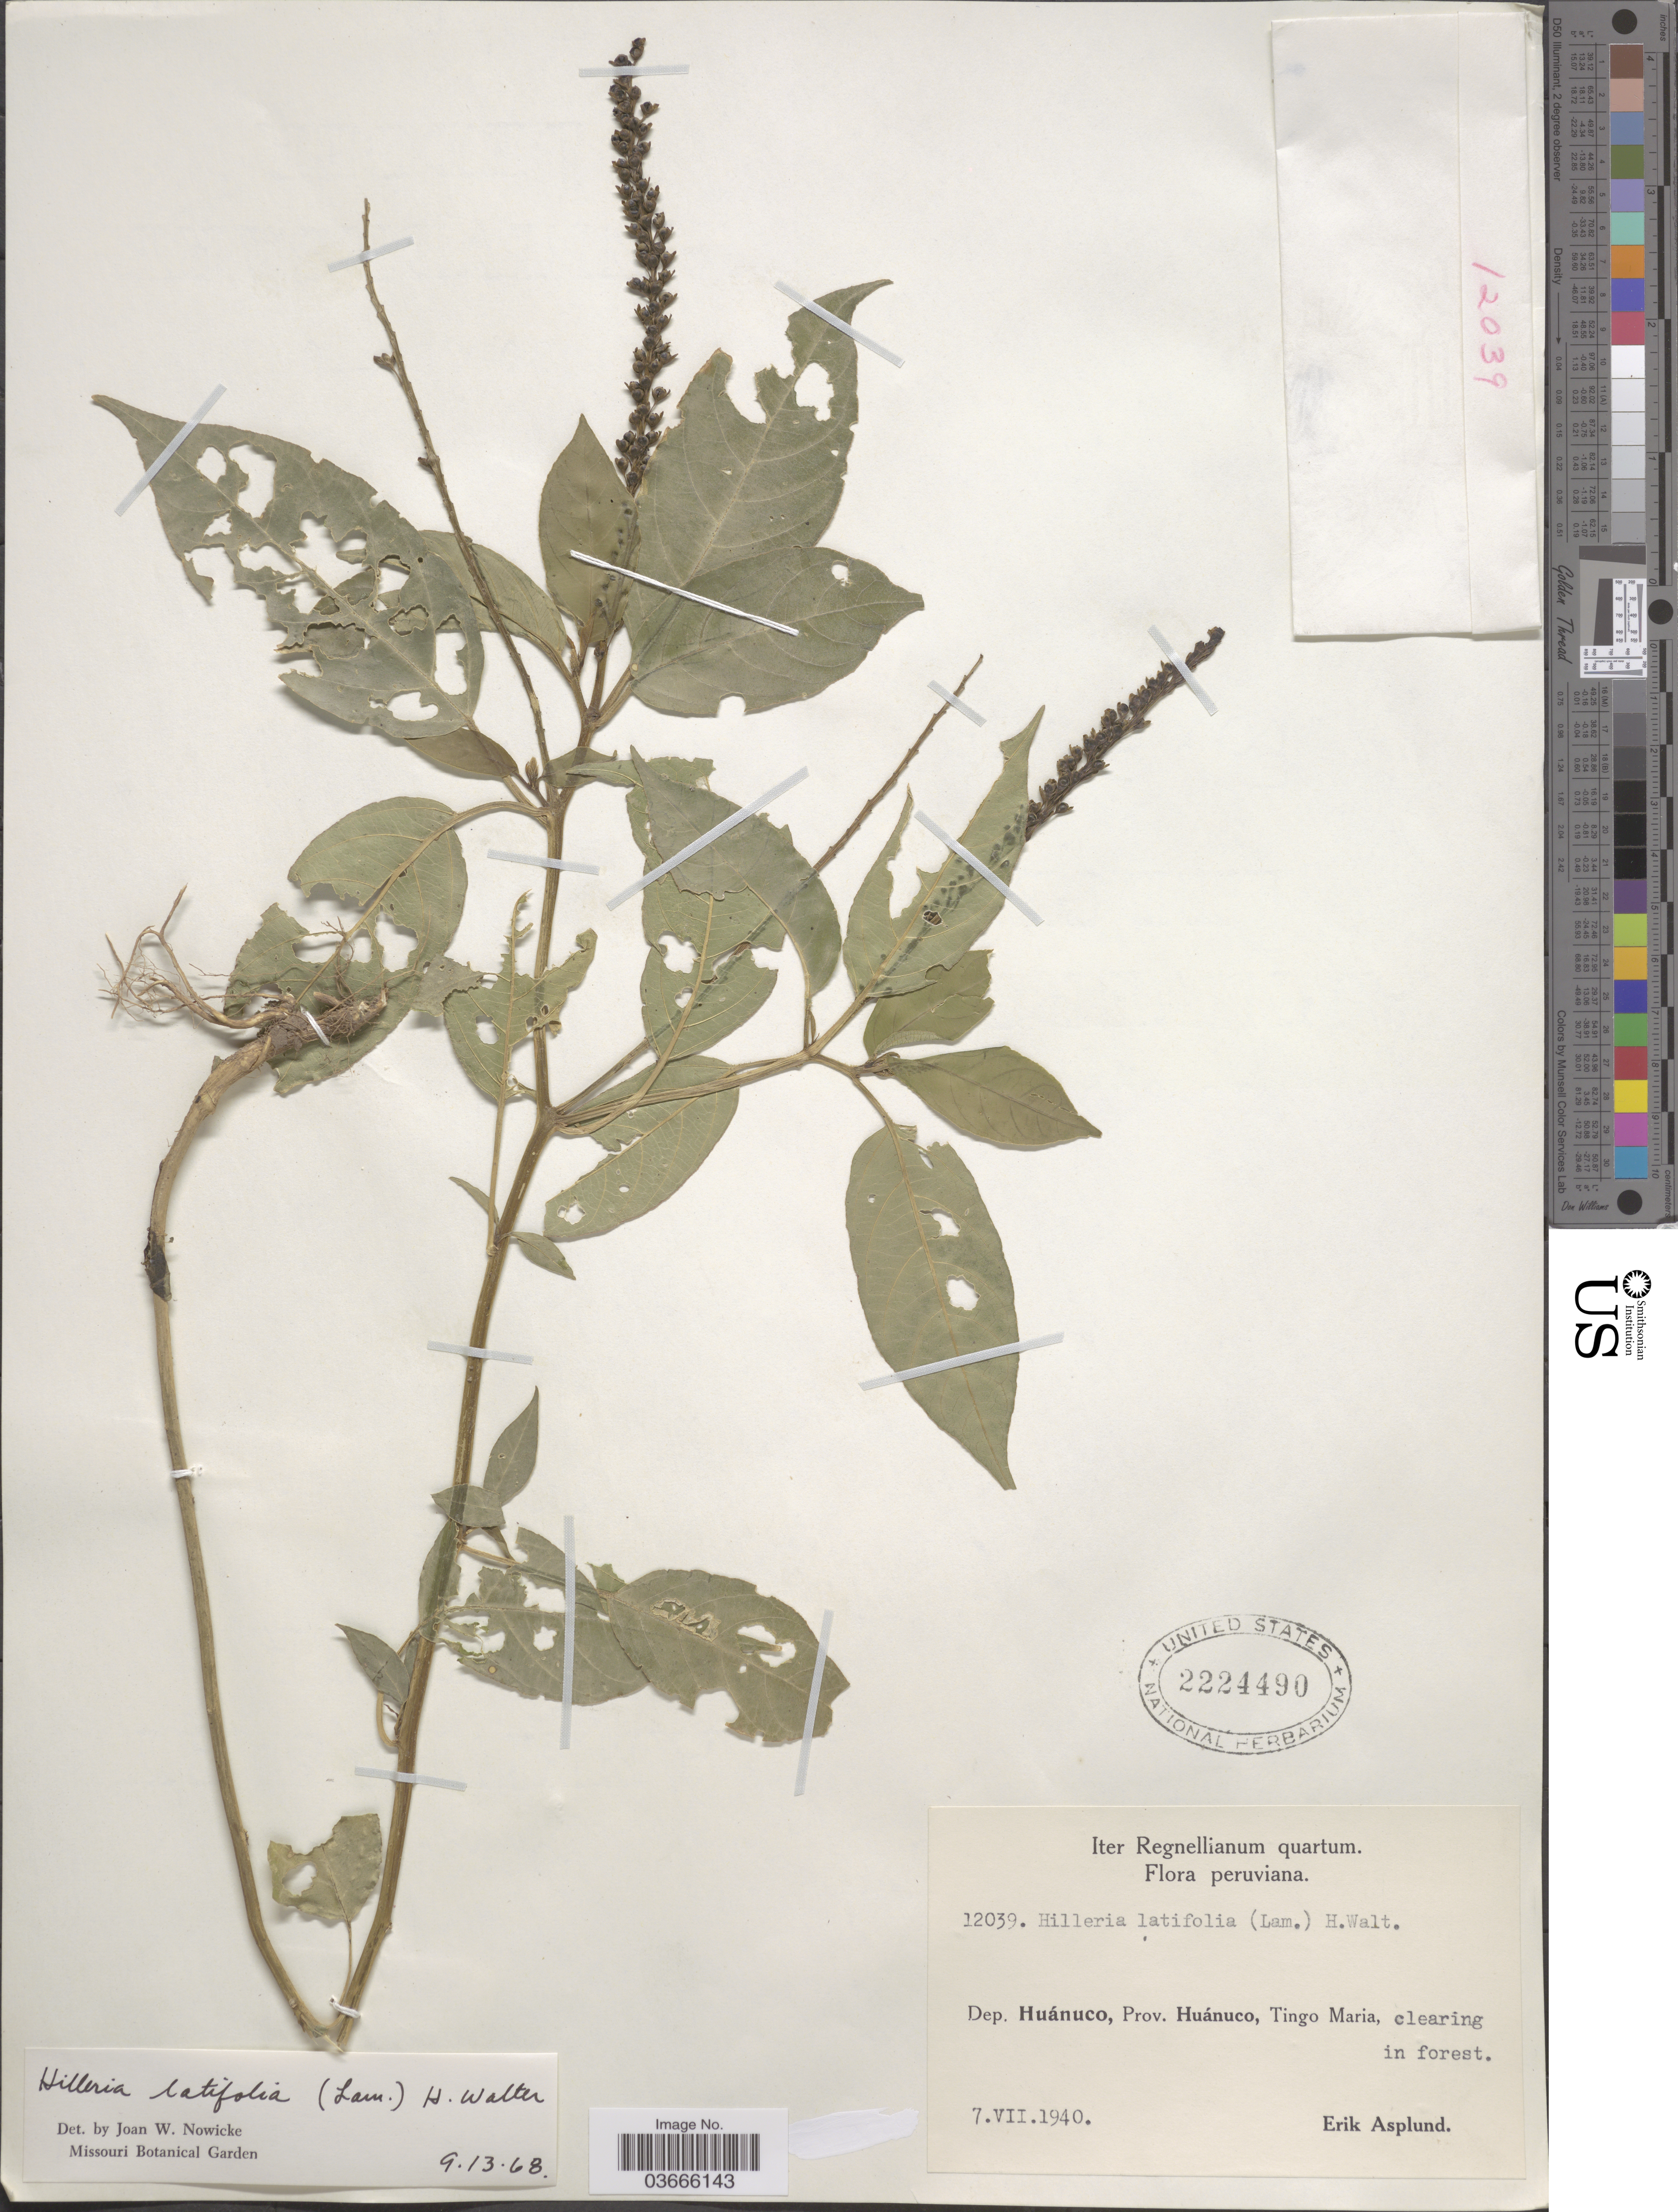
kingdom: Plantae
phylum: Tracheophyta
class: Magnoliopsida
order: Caryophyllales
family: Phytolaccaceae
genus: Hilleria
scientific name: Hilleria latifolia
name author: (Lam.) H. Walter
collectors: E. Asplund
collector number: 12039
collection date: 1940-07-07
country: Peru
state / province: Huánuco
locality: Dep. Huánuco, Tingo Maria, clearing in forest.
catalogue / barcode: US 2224490